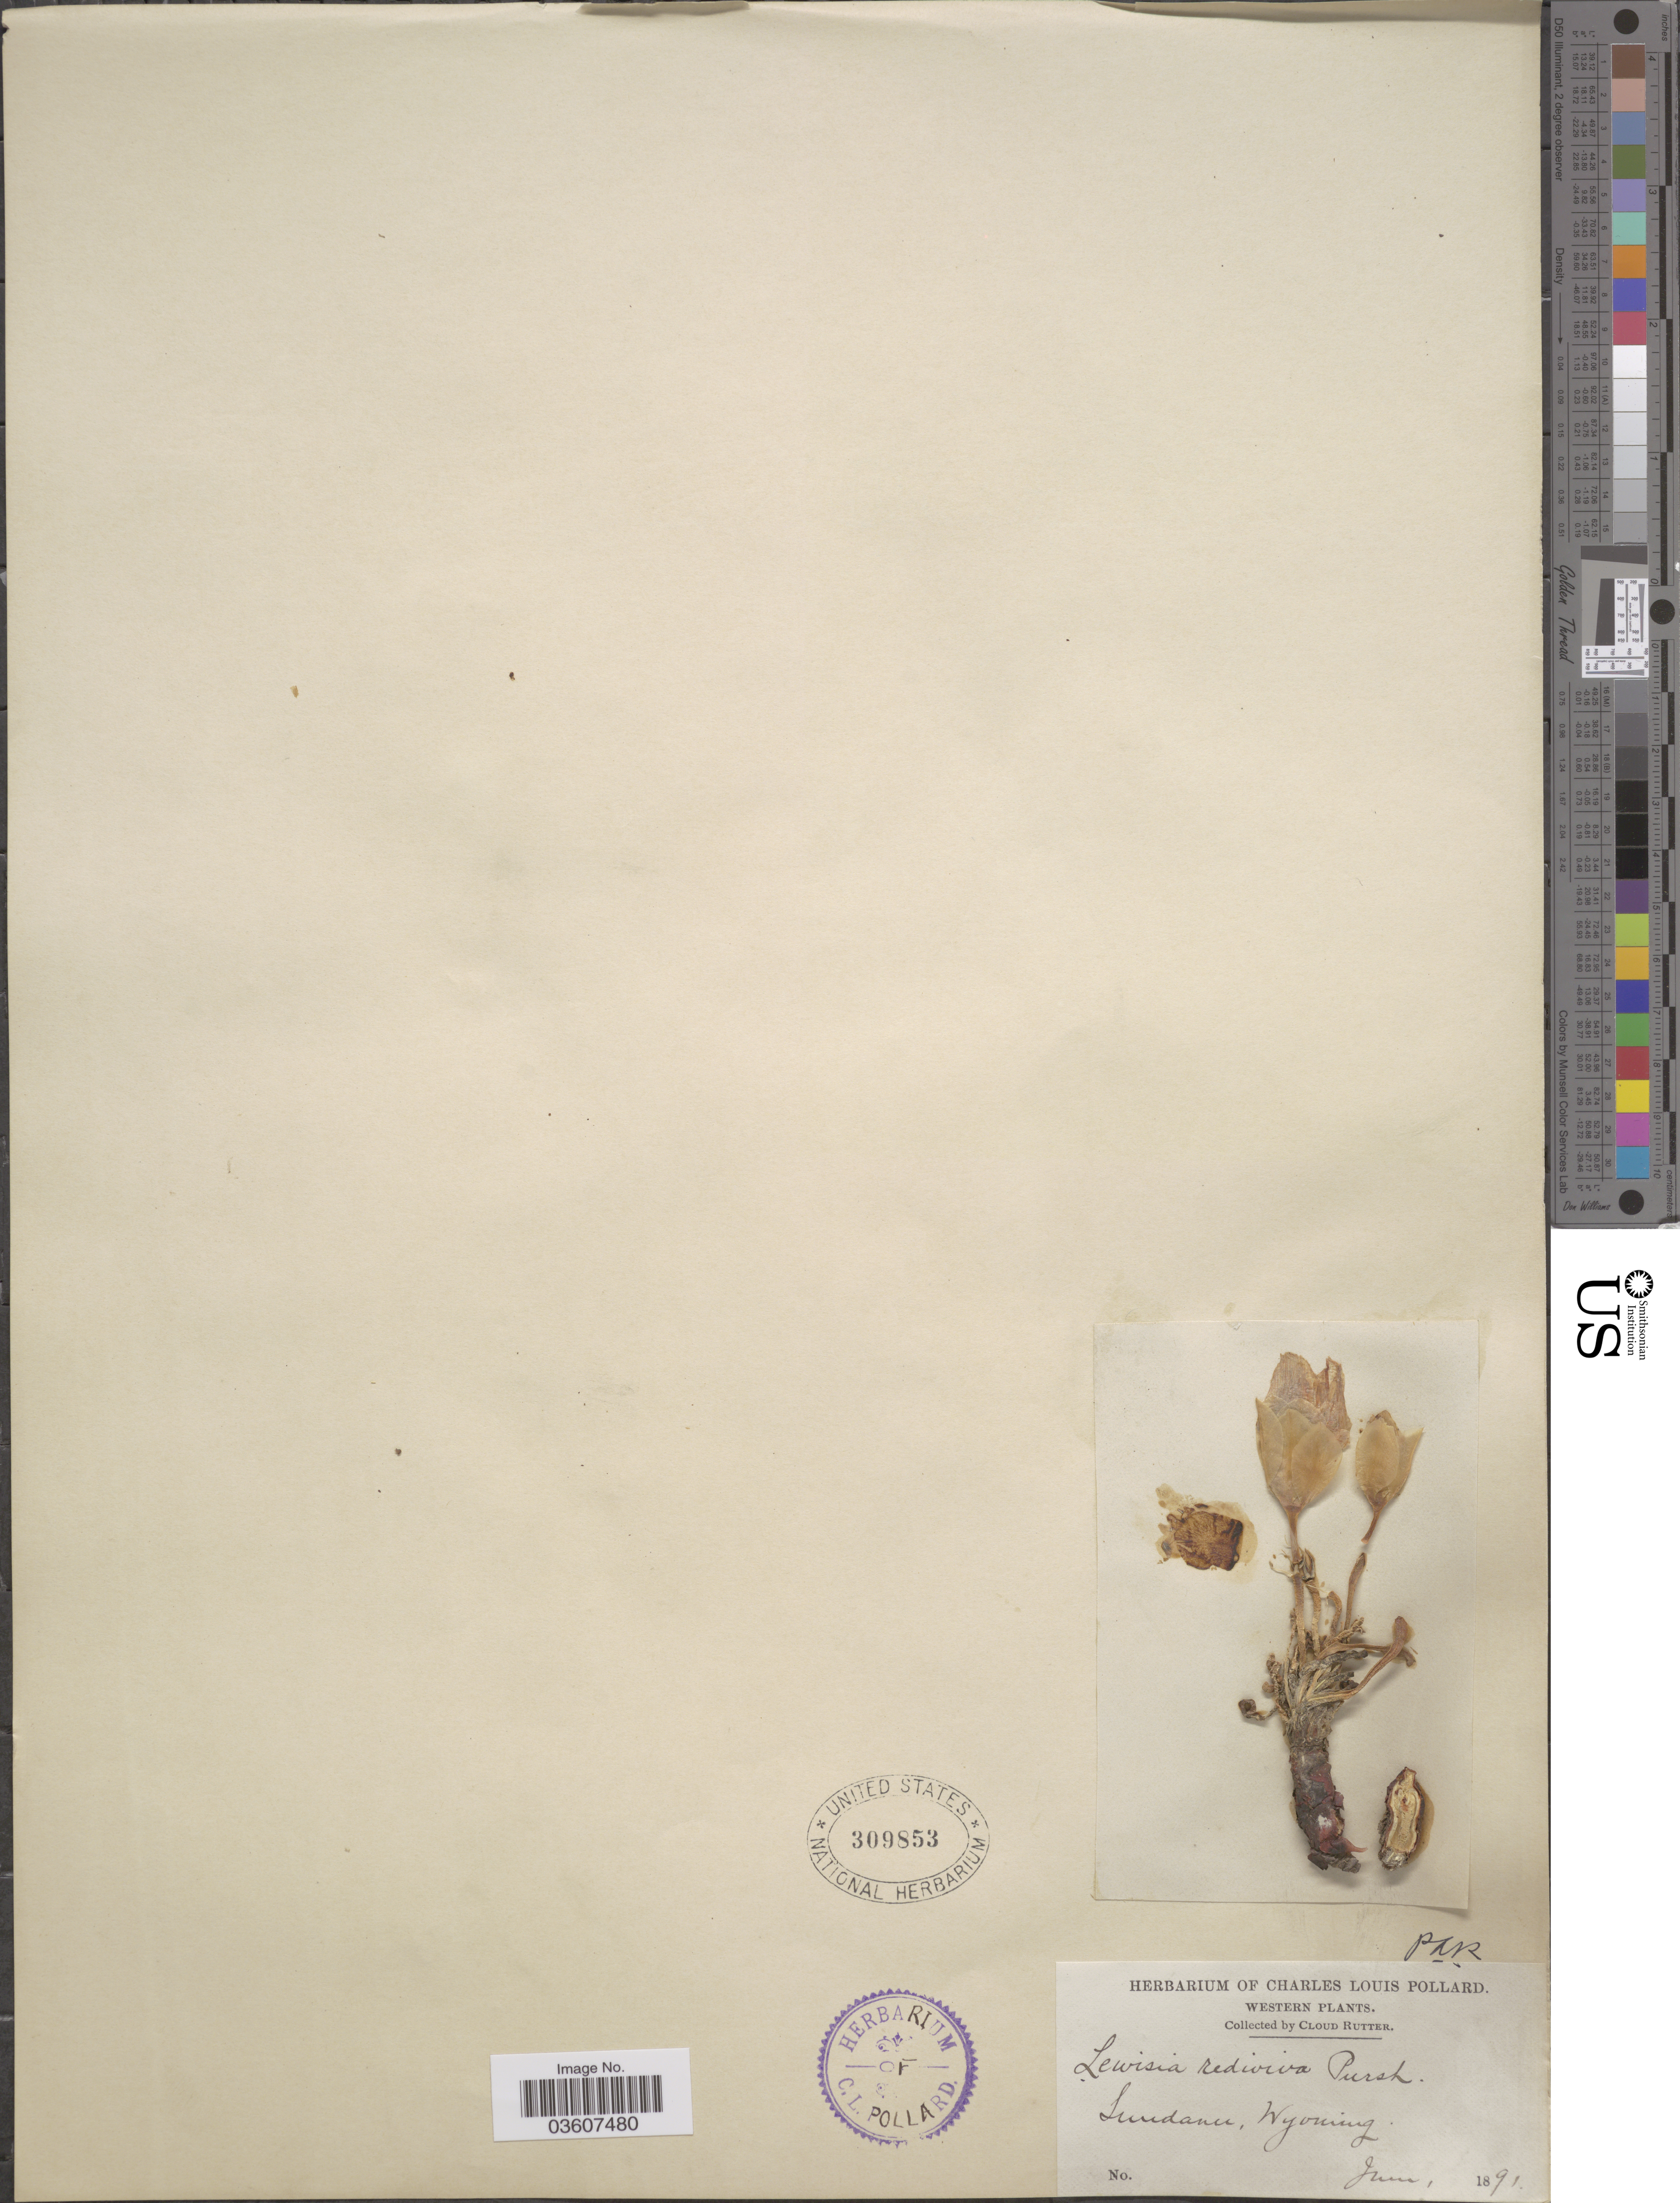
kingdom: Plantae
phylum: Tracheophyta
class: Magnoliopsida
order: Caryophyllales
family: Montiaceae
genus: Lewisia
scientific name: Lewisia rediviva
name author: Pursh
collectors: C. Rutter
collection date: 1891-06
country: United States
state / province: Wyoming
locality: Sundance. Western.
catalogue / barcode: US 309853